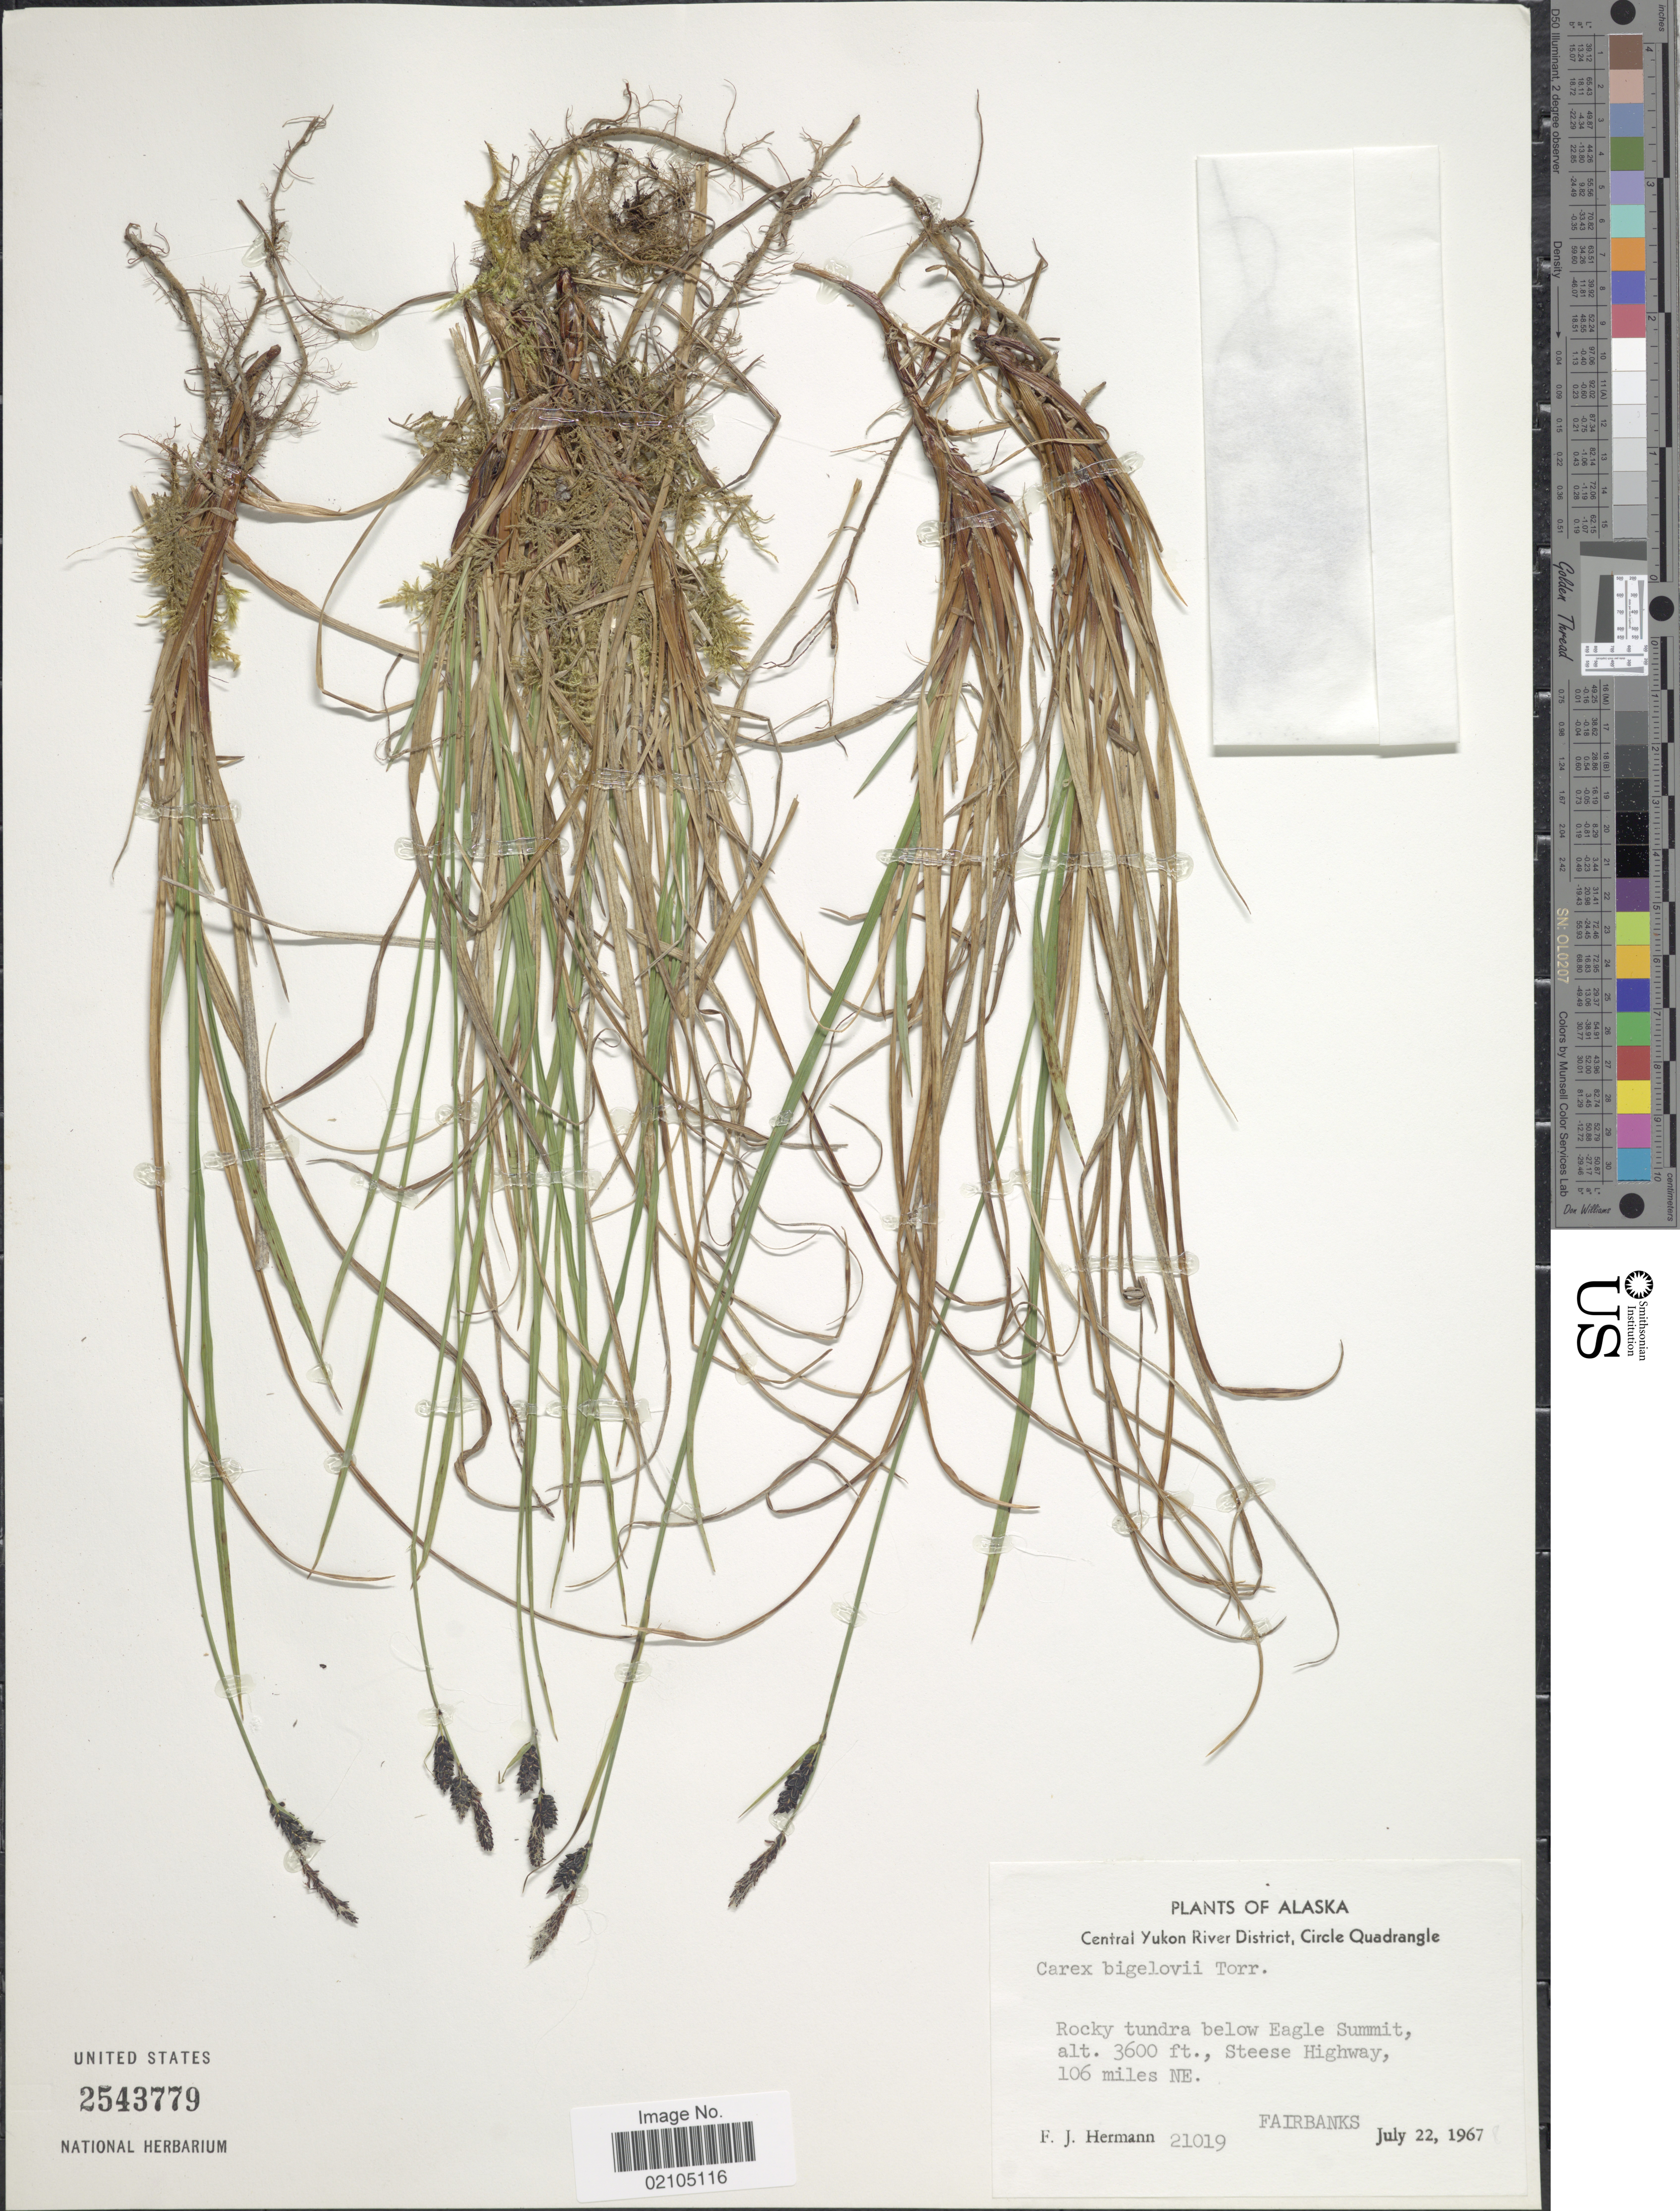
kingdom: Plantae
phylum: Tracheophyta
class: Liliopsida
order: Poales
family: Cyperaceae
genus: Carex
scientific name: Carex bigelowii subsp. lugens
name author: (Holm) T.V. Egorova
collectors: F. J. Hermann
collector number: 21019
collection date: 1967-07-22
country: United States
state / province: Alaska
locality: Central Yukon River District, Circle Quadrangle. Rocky tundra below Eagle Summit, Steese Highway, 106 miles NE . Fairbanks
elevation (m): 1097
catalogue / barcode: US 2543779